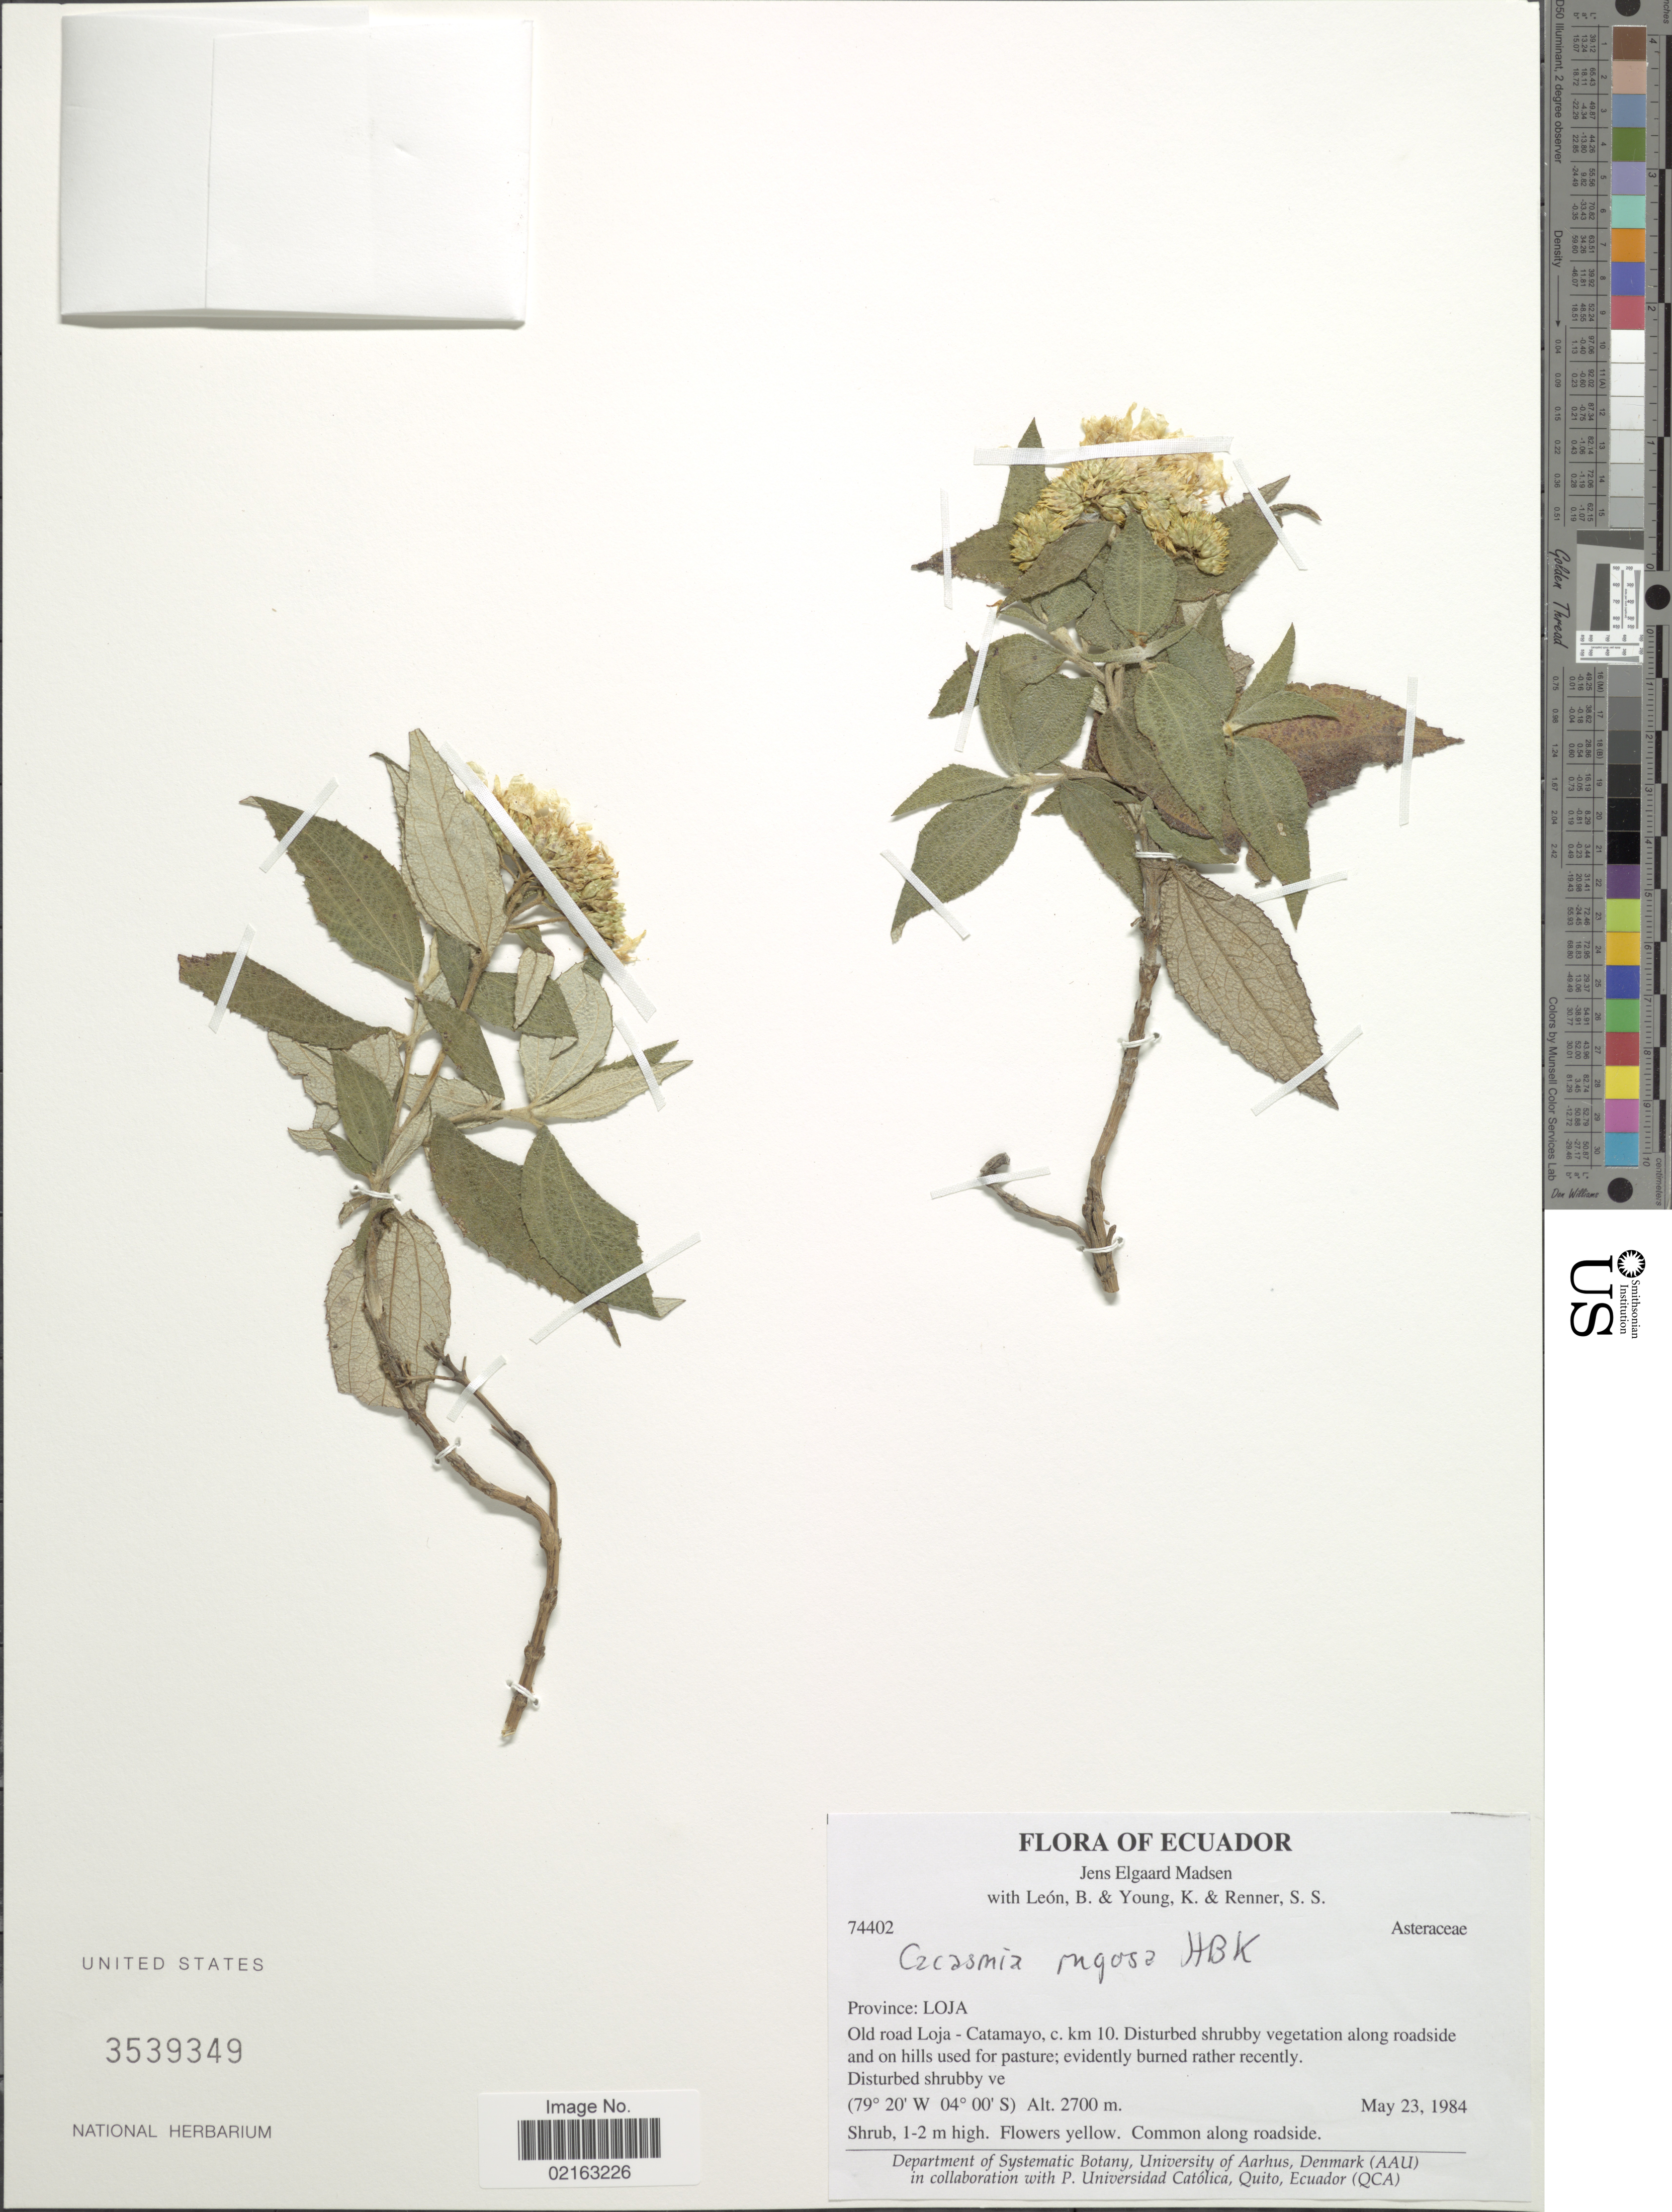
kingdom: Plantae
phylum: Tracheophyta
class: Magnoliopsida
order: Asterales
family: Asteraceae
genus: Cacosmia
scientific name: Cacosmia rugosa var. rugosa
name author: Kunth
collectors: J. E. Madsen, B. León, K. Young & S. S. Renner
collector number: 74402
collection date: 1984-05-23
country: Ecuador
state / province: Loja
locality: Province: Loja. Old road Loja - Catamayo, c. km 10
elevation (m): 2700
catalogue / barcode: US 3539349